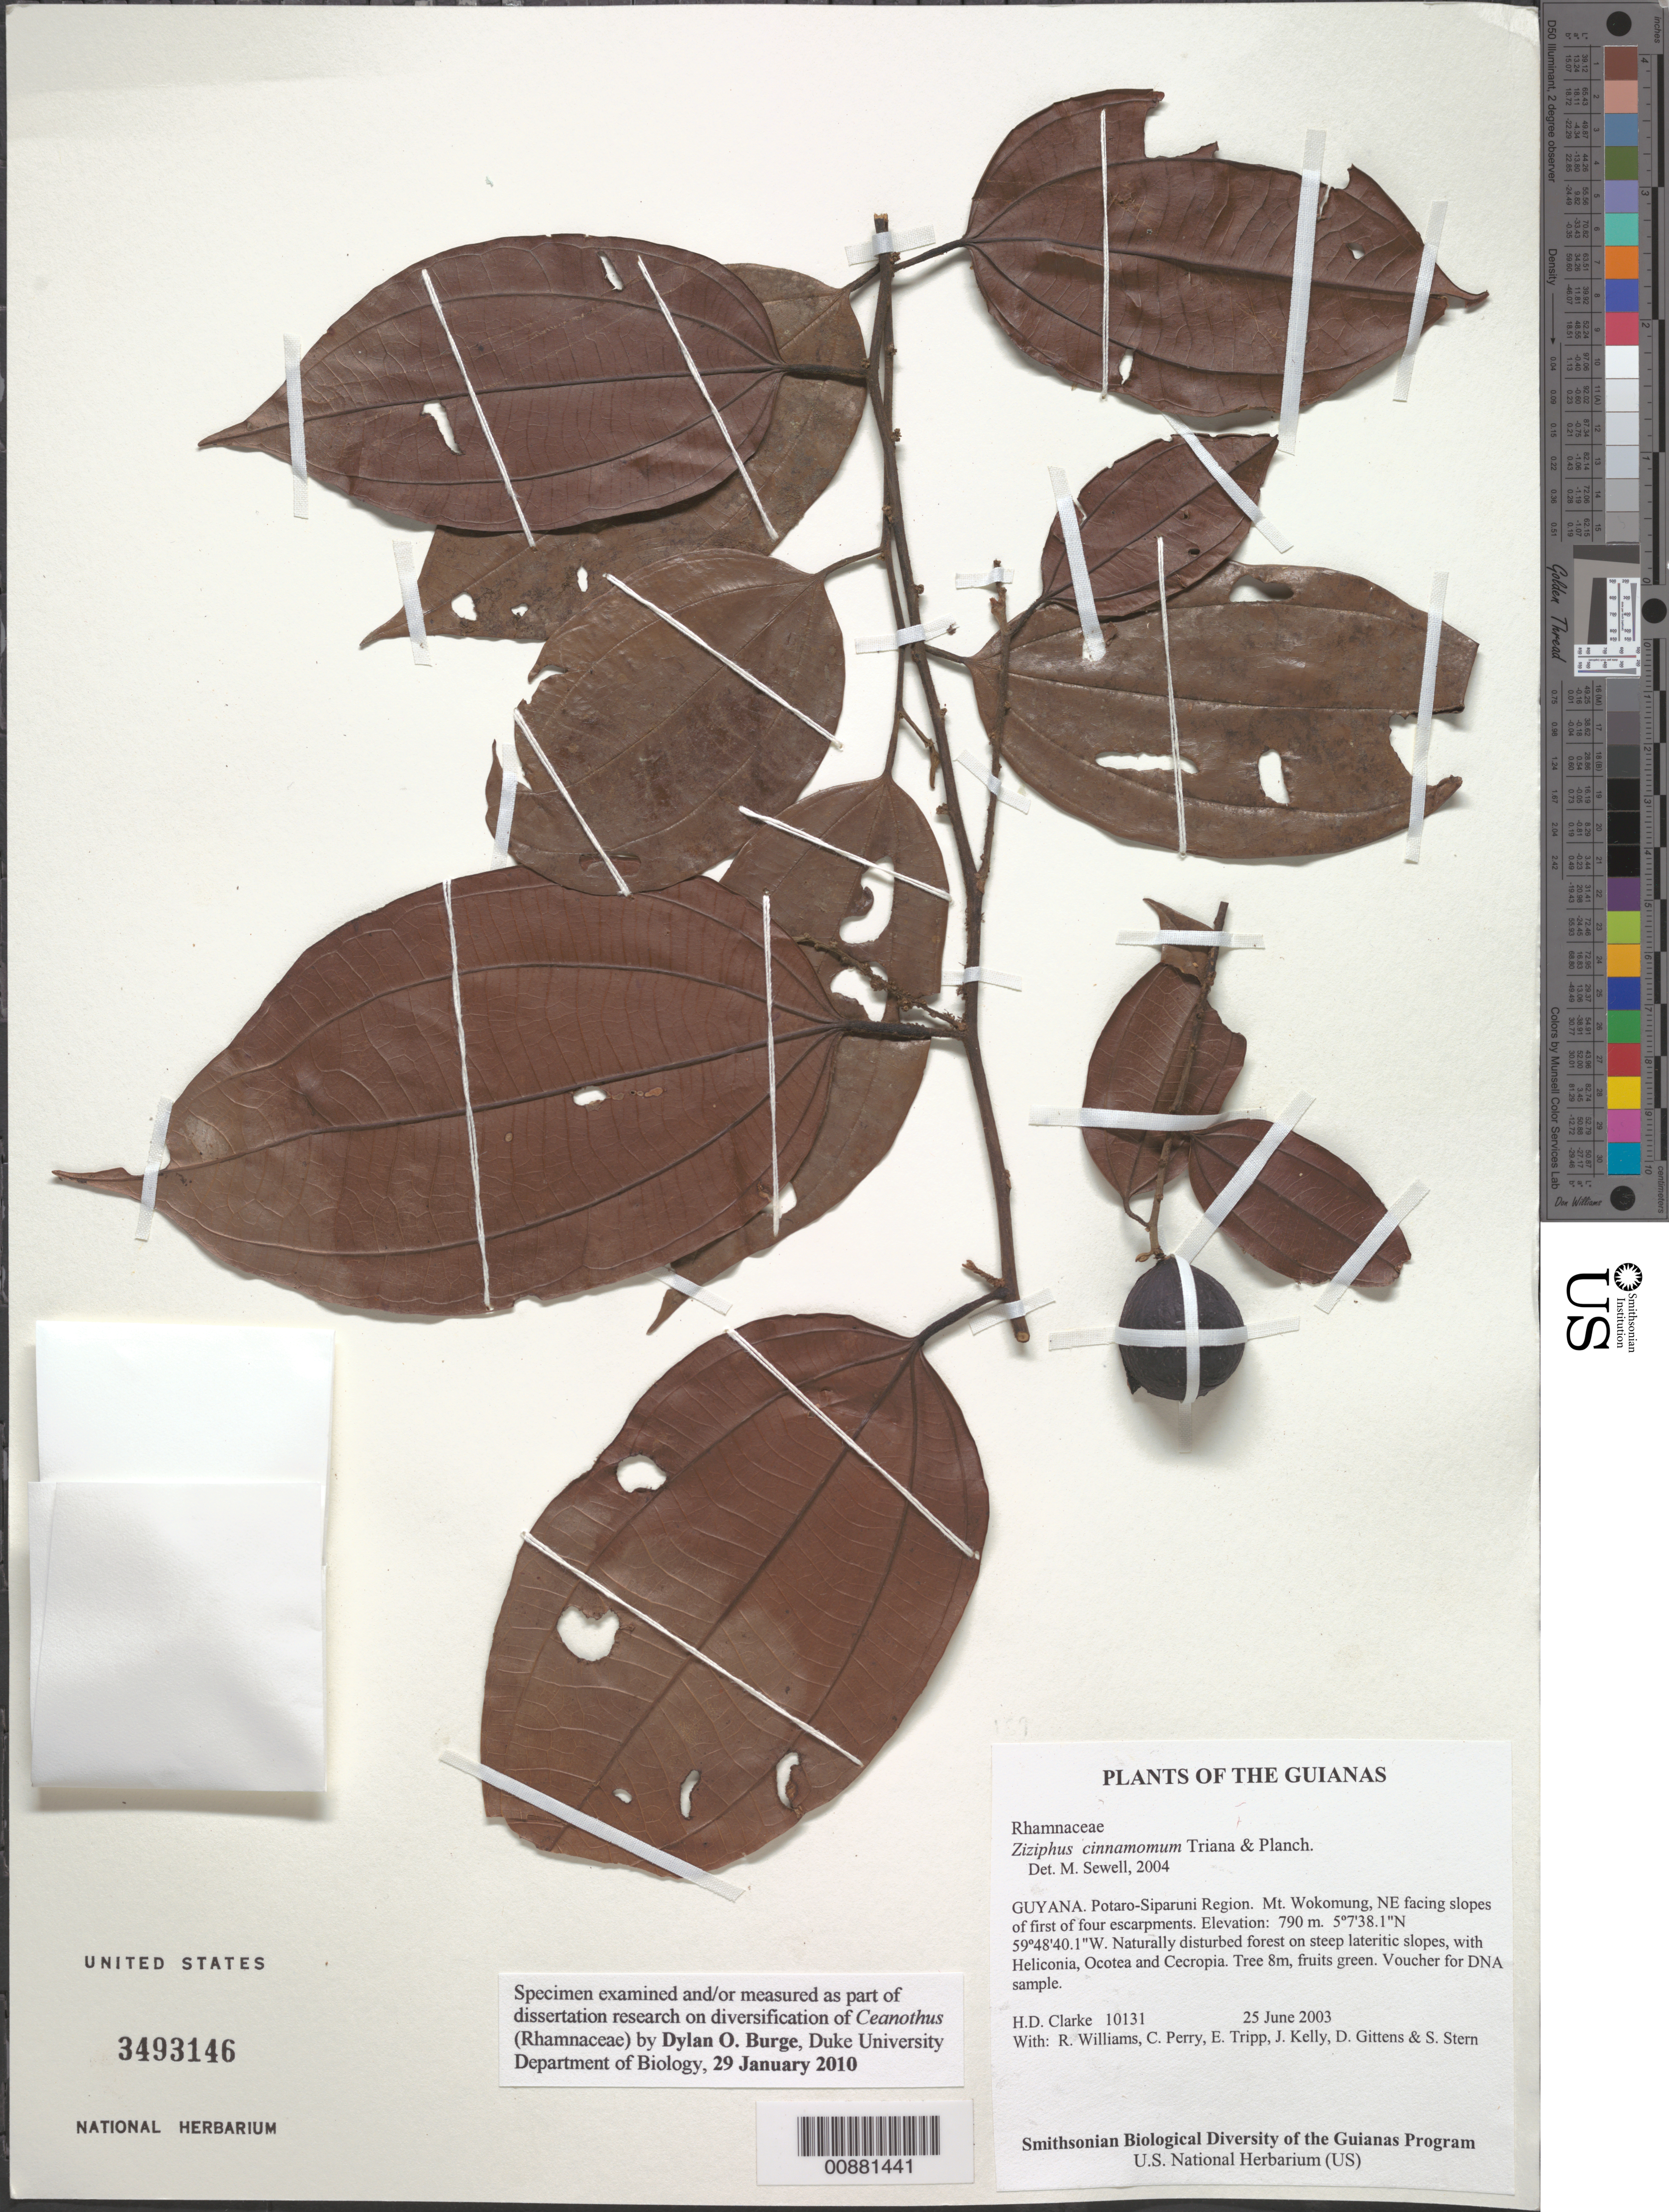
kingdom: Plantae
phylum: Tracheophyta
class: Magnoliopsida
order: Rosales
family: Rhamnaceae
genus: Sarcomphalus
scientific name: Sarcomphalus cinnamomum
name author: (Triana & Planch.) Hauenschild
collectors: H. D. Clarke, R. Williams, C. Perry, E. Tripp, J. Kelly, D. Gittens & S. R. Stern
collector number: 10131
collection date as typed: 25 June 2003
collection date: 2003-06-25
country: Guyana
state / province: Potaro-Siparuni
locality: Mt. Wokomung, NE facing slopes of first of four escarpments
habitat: Naturally disturbed forest on steep lateritic slopes, with Heliconia, Ocotea and Cecropia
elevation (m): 790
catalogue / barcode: US 3493146